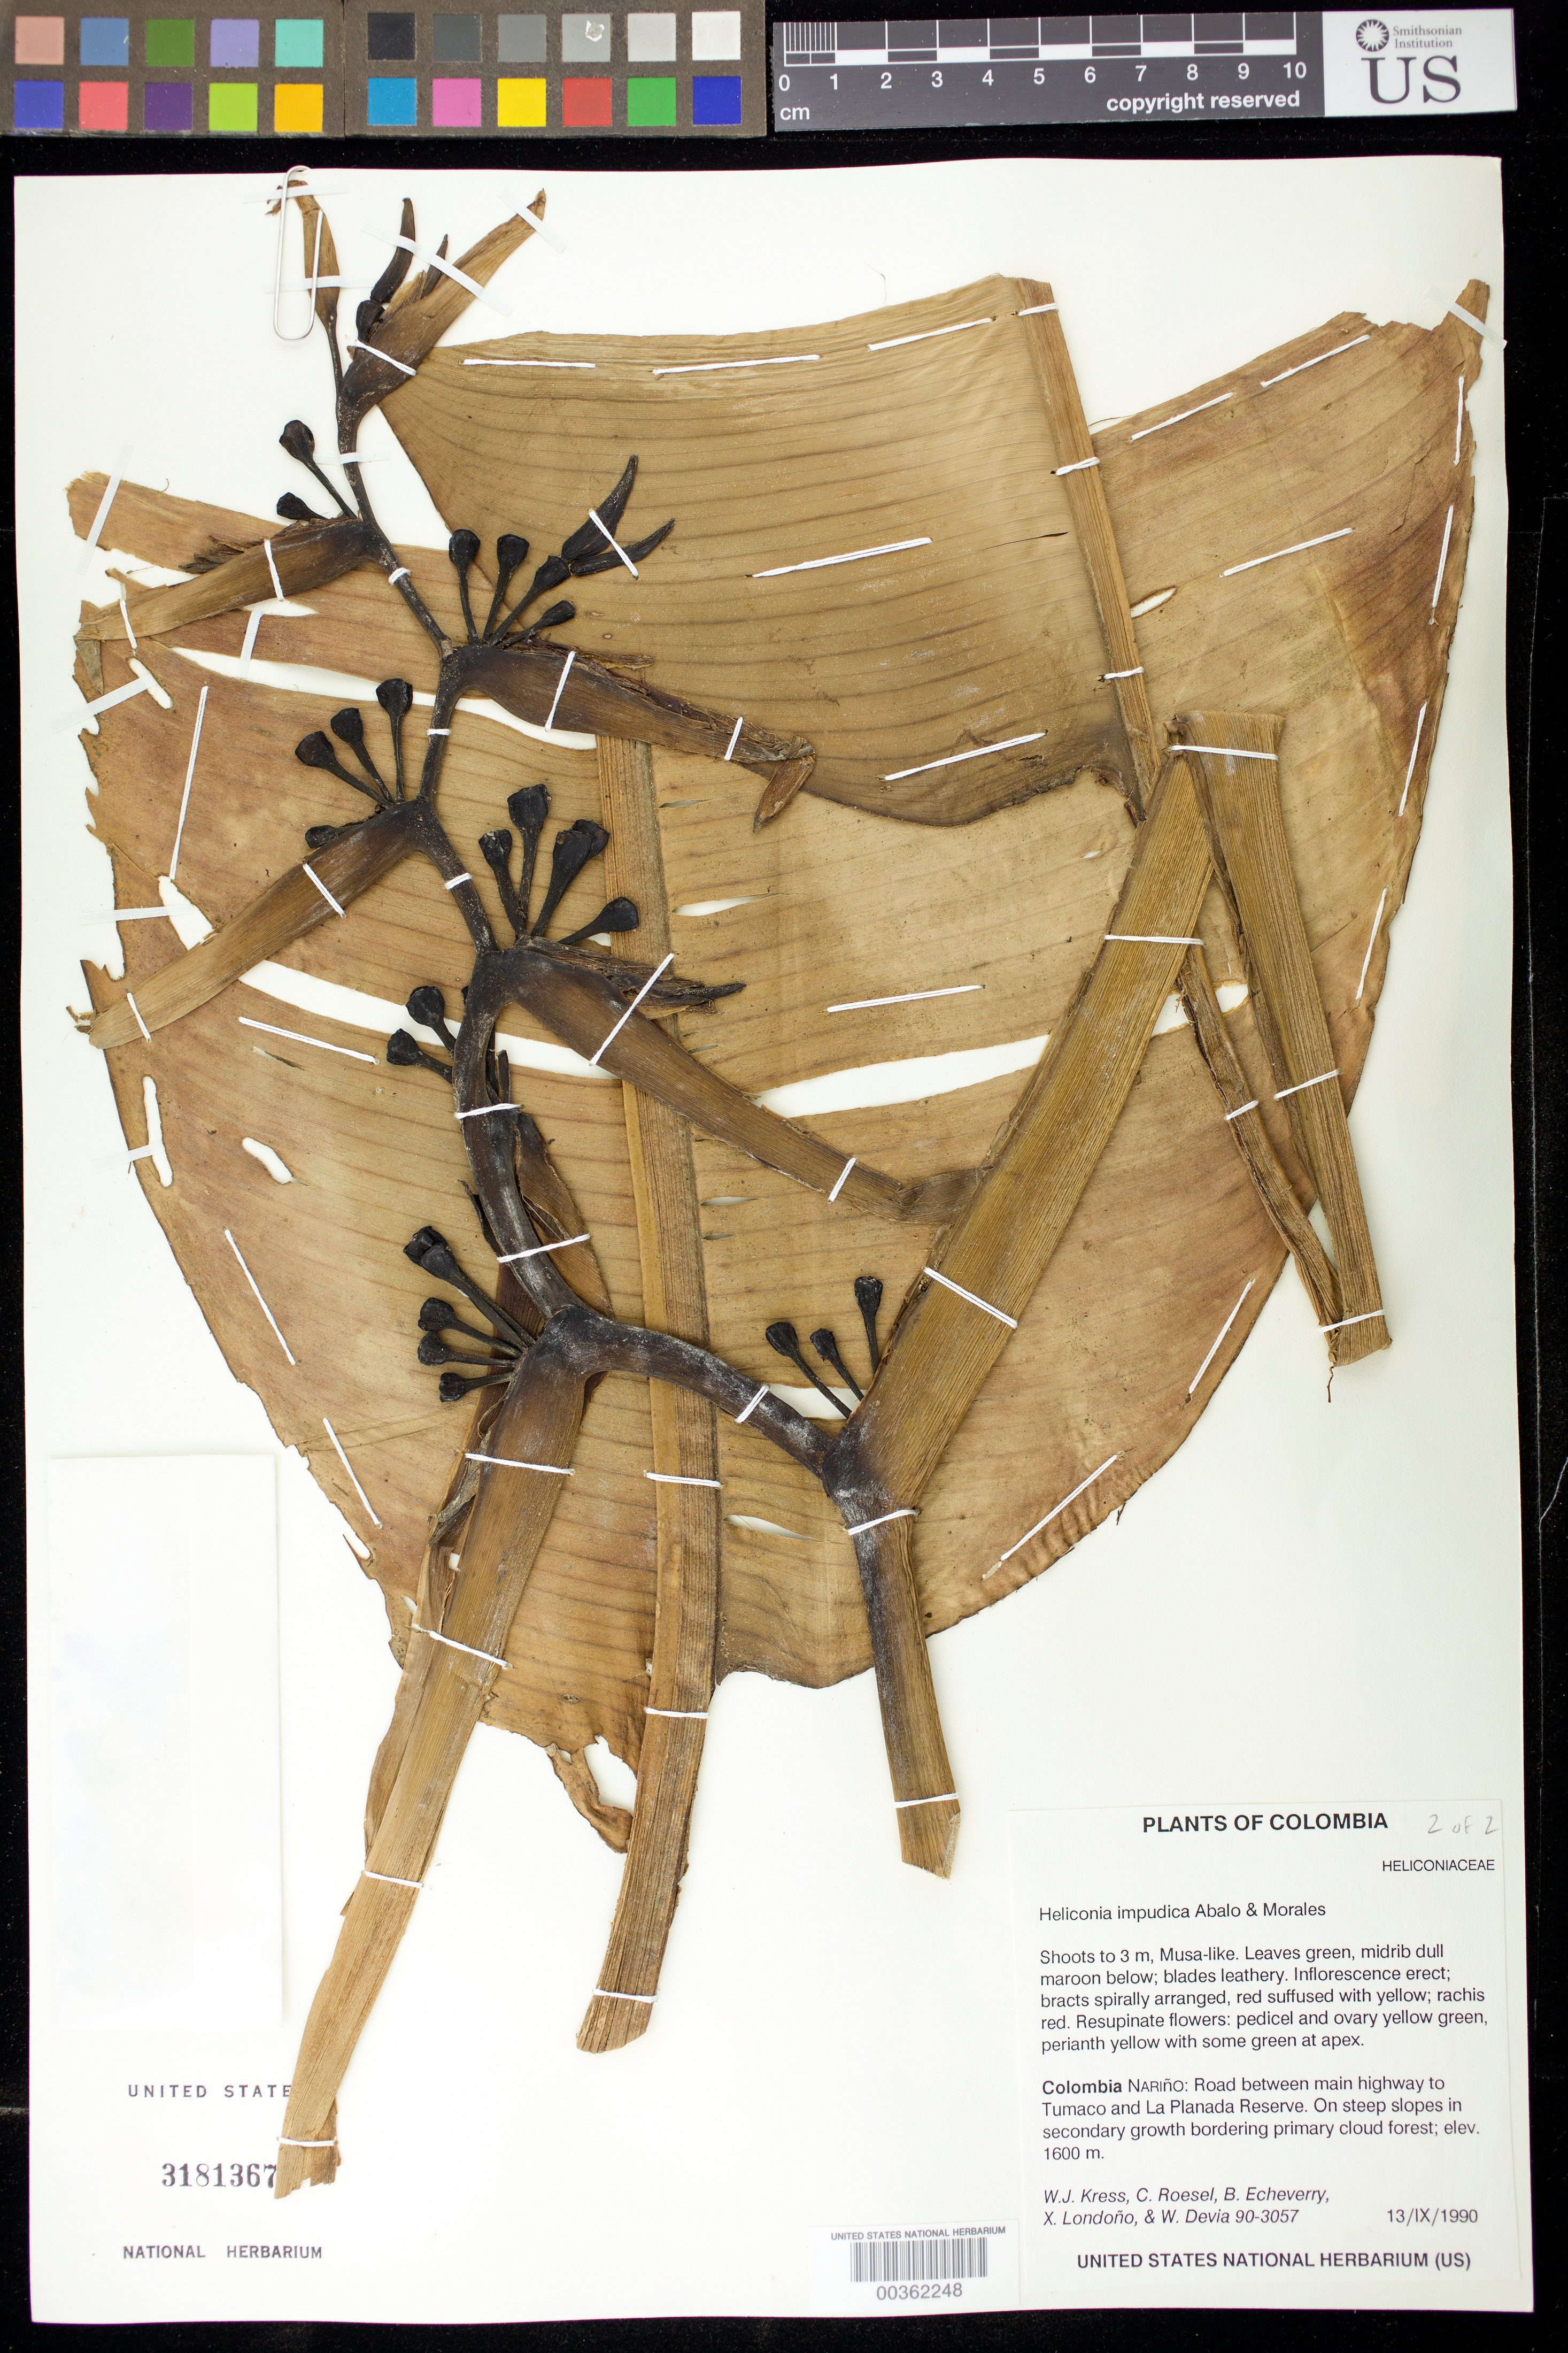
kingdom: Plantae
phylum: Tracheophyta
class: Liliopsida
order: Zingiberales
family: Heliconiaceae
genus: Heliconia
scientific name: Heliconia impudica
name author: Abalo & Morales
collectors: W. J. Kress, C. S. Roesel, B. Echeverry, X. Londoño & W. Devia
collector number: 90-3057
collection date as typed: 13 Sep 1990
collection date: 1990-09-13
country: Colombia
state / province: Nariño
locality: Road between main hwy to Tumaco and la Planada Reserve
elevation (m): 1600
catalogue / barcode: US 3181367